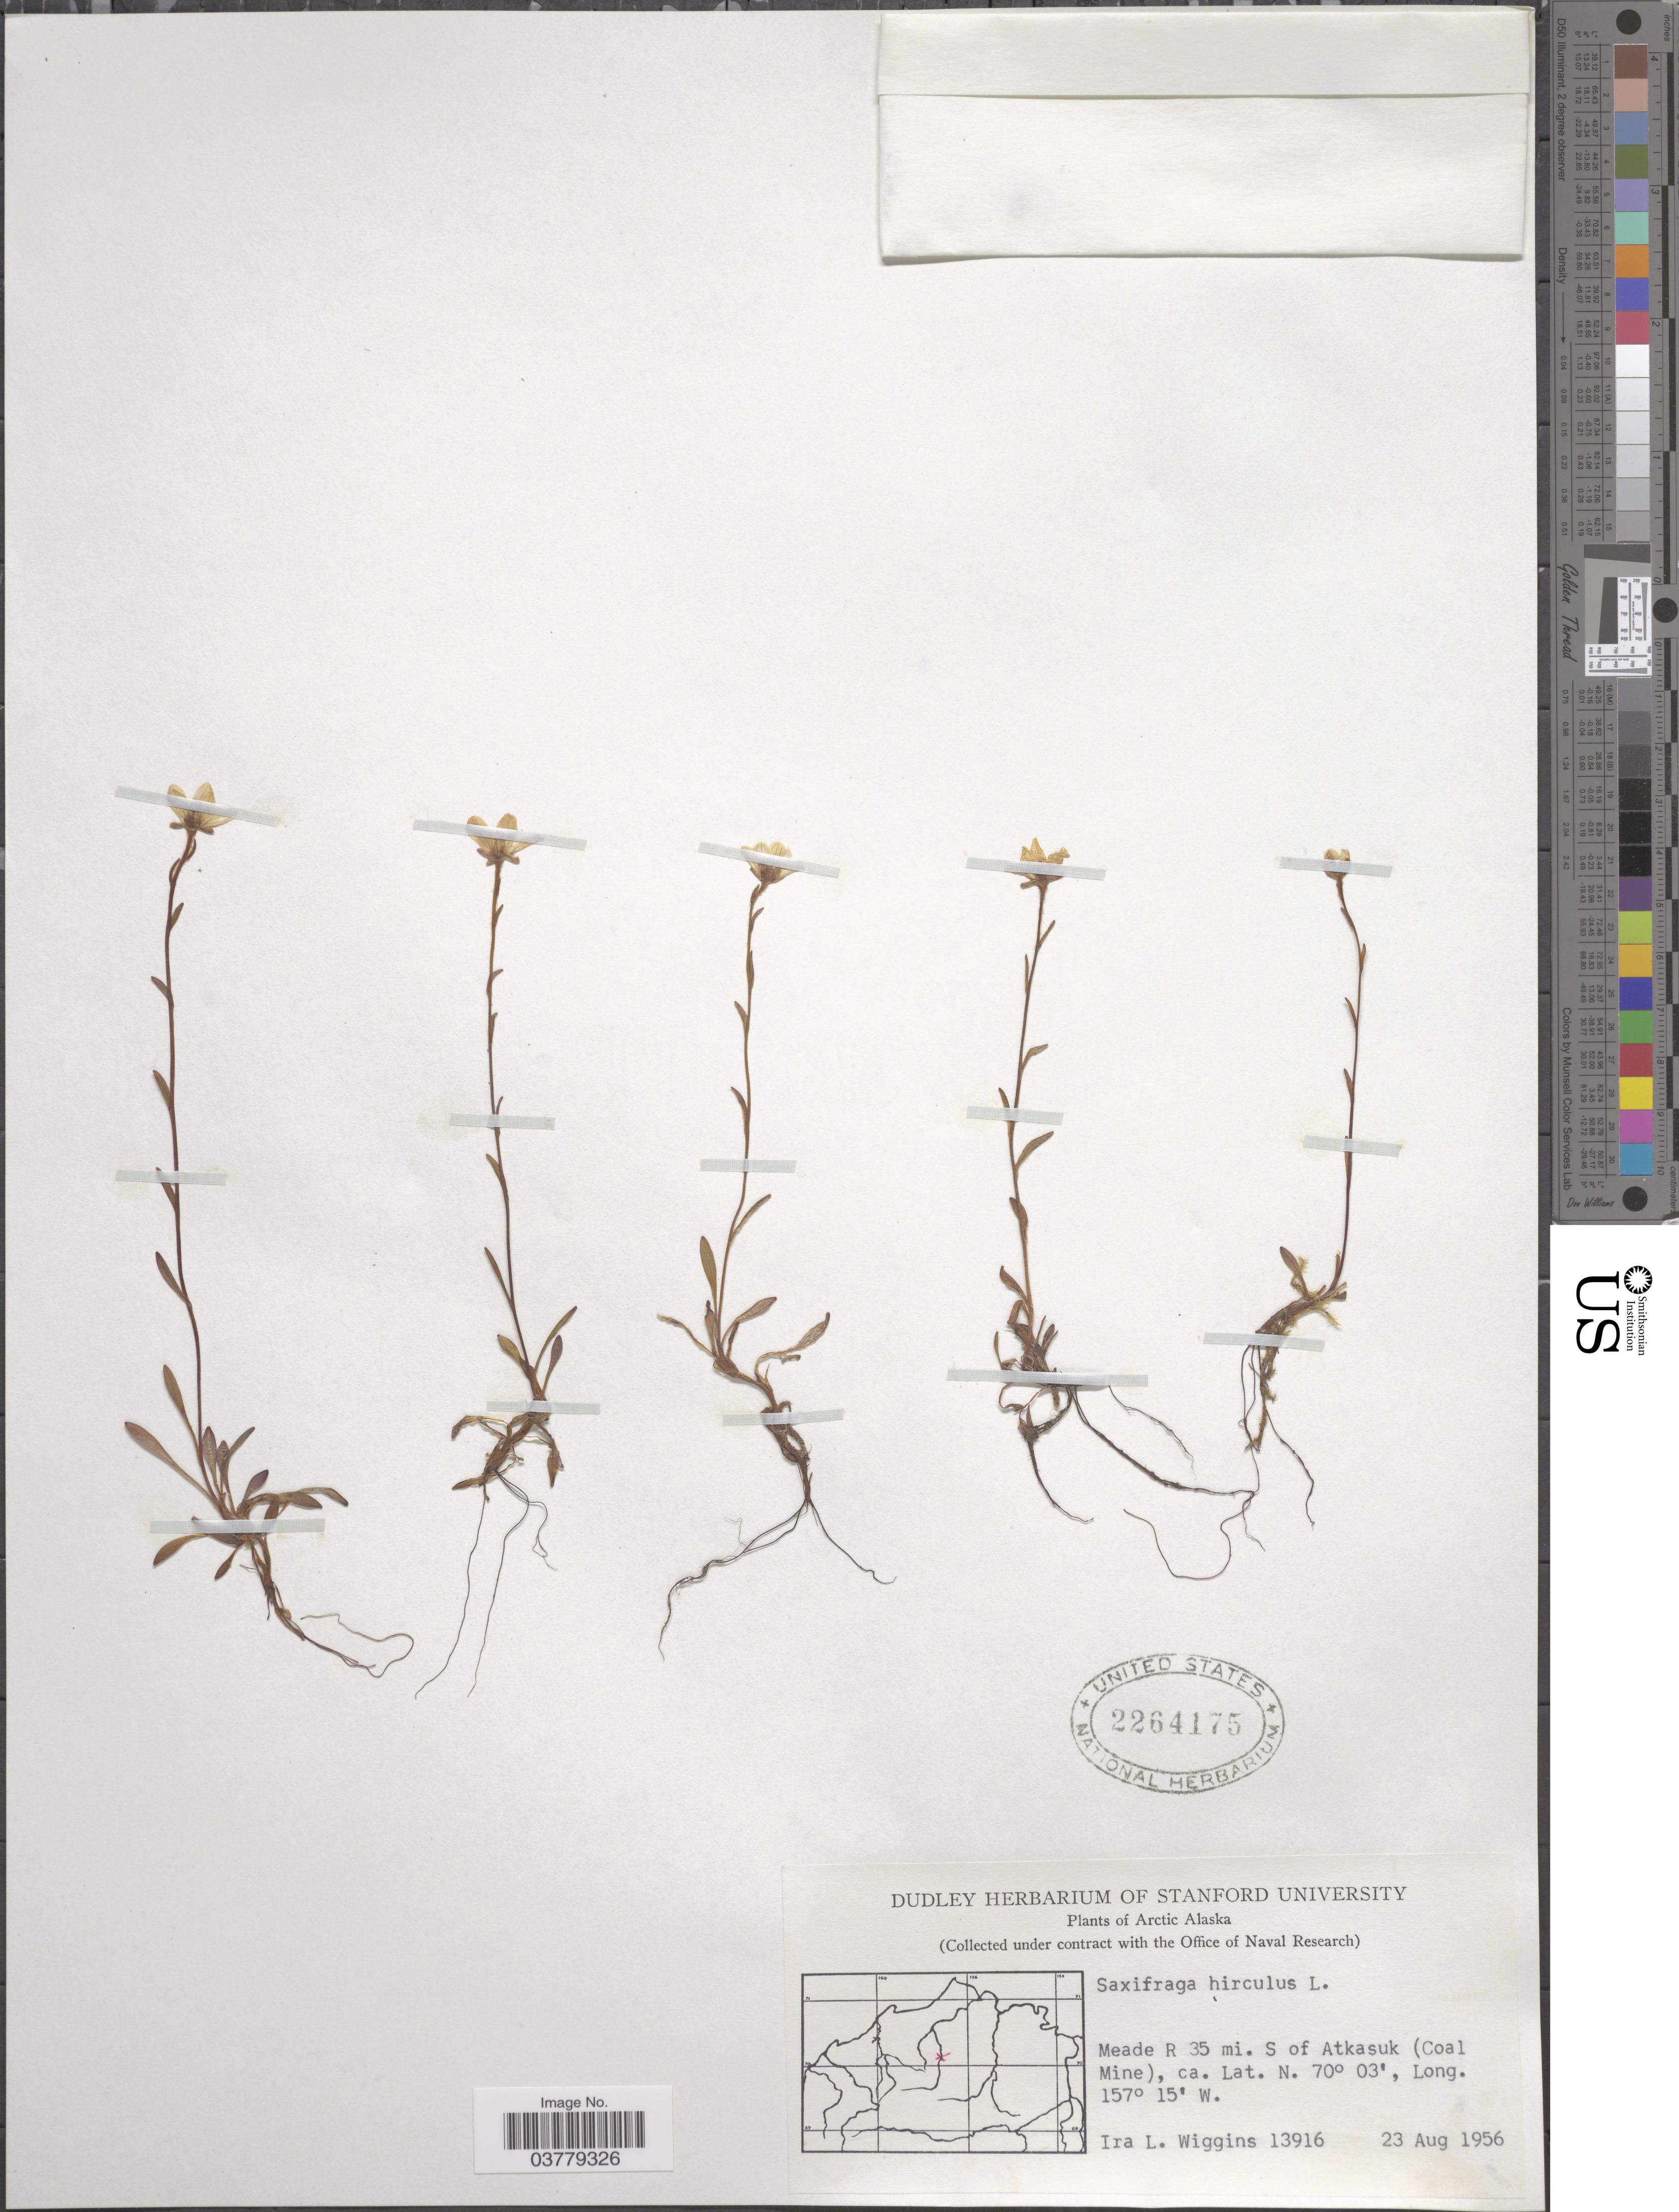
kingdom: Plantae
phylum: Tracheophyta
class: Magnoliopsida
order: Saxifragales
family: Saxifragaceae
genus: Saxifraga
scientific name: Saxifraga hirculus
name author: L.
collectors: I. L. Wiggins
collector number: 13916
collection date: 1956-08-23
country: United States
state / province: Alaska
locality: Arctic Alaska. Meade R 35 mi. S of Atkasuk (Coal Mine).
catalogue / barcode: US 2264175